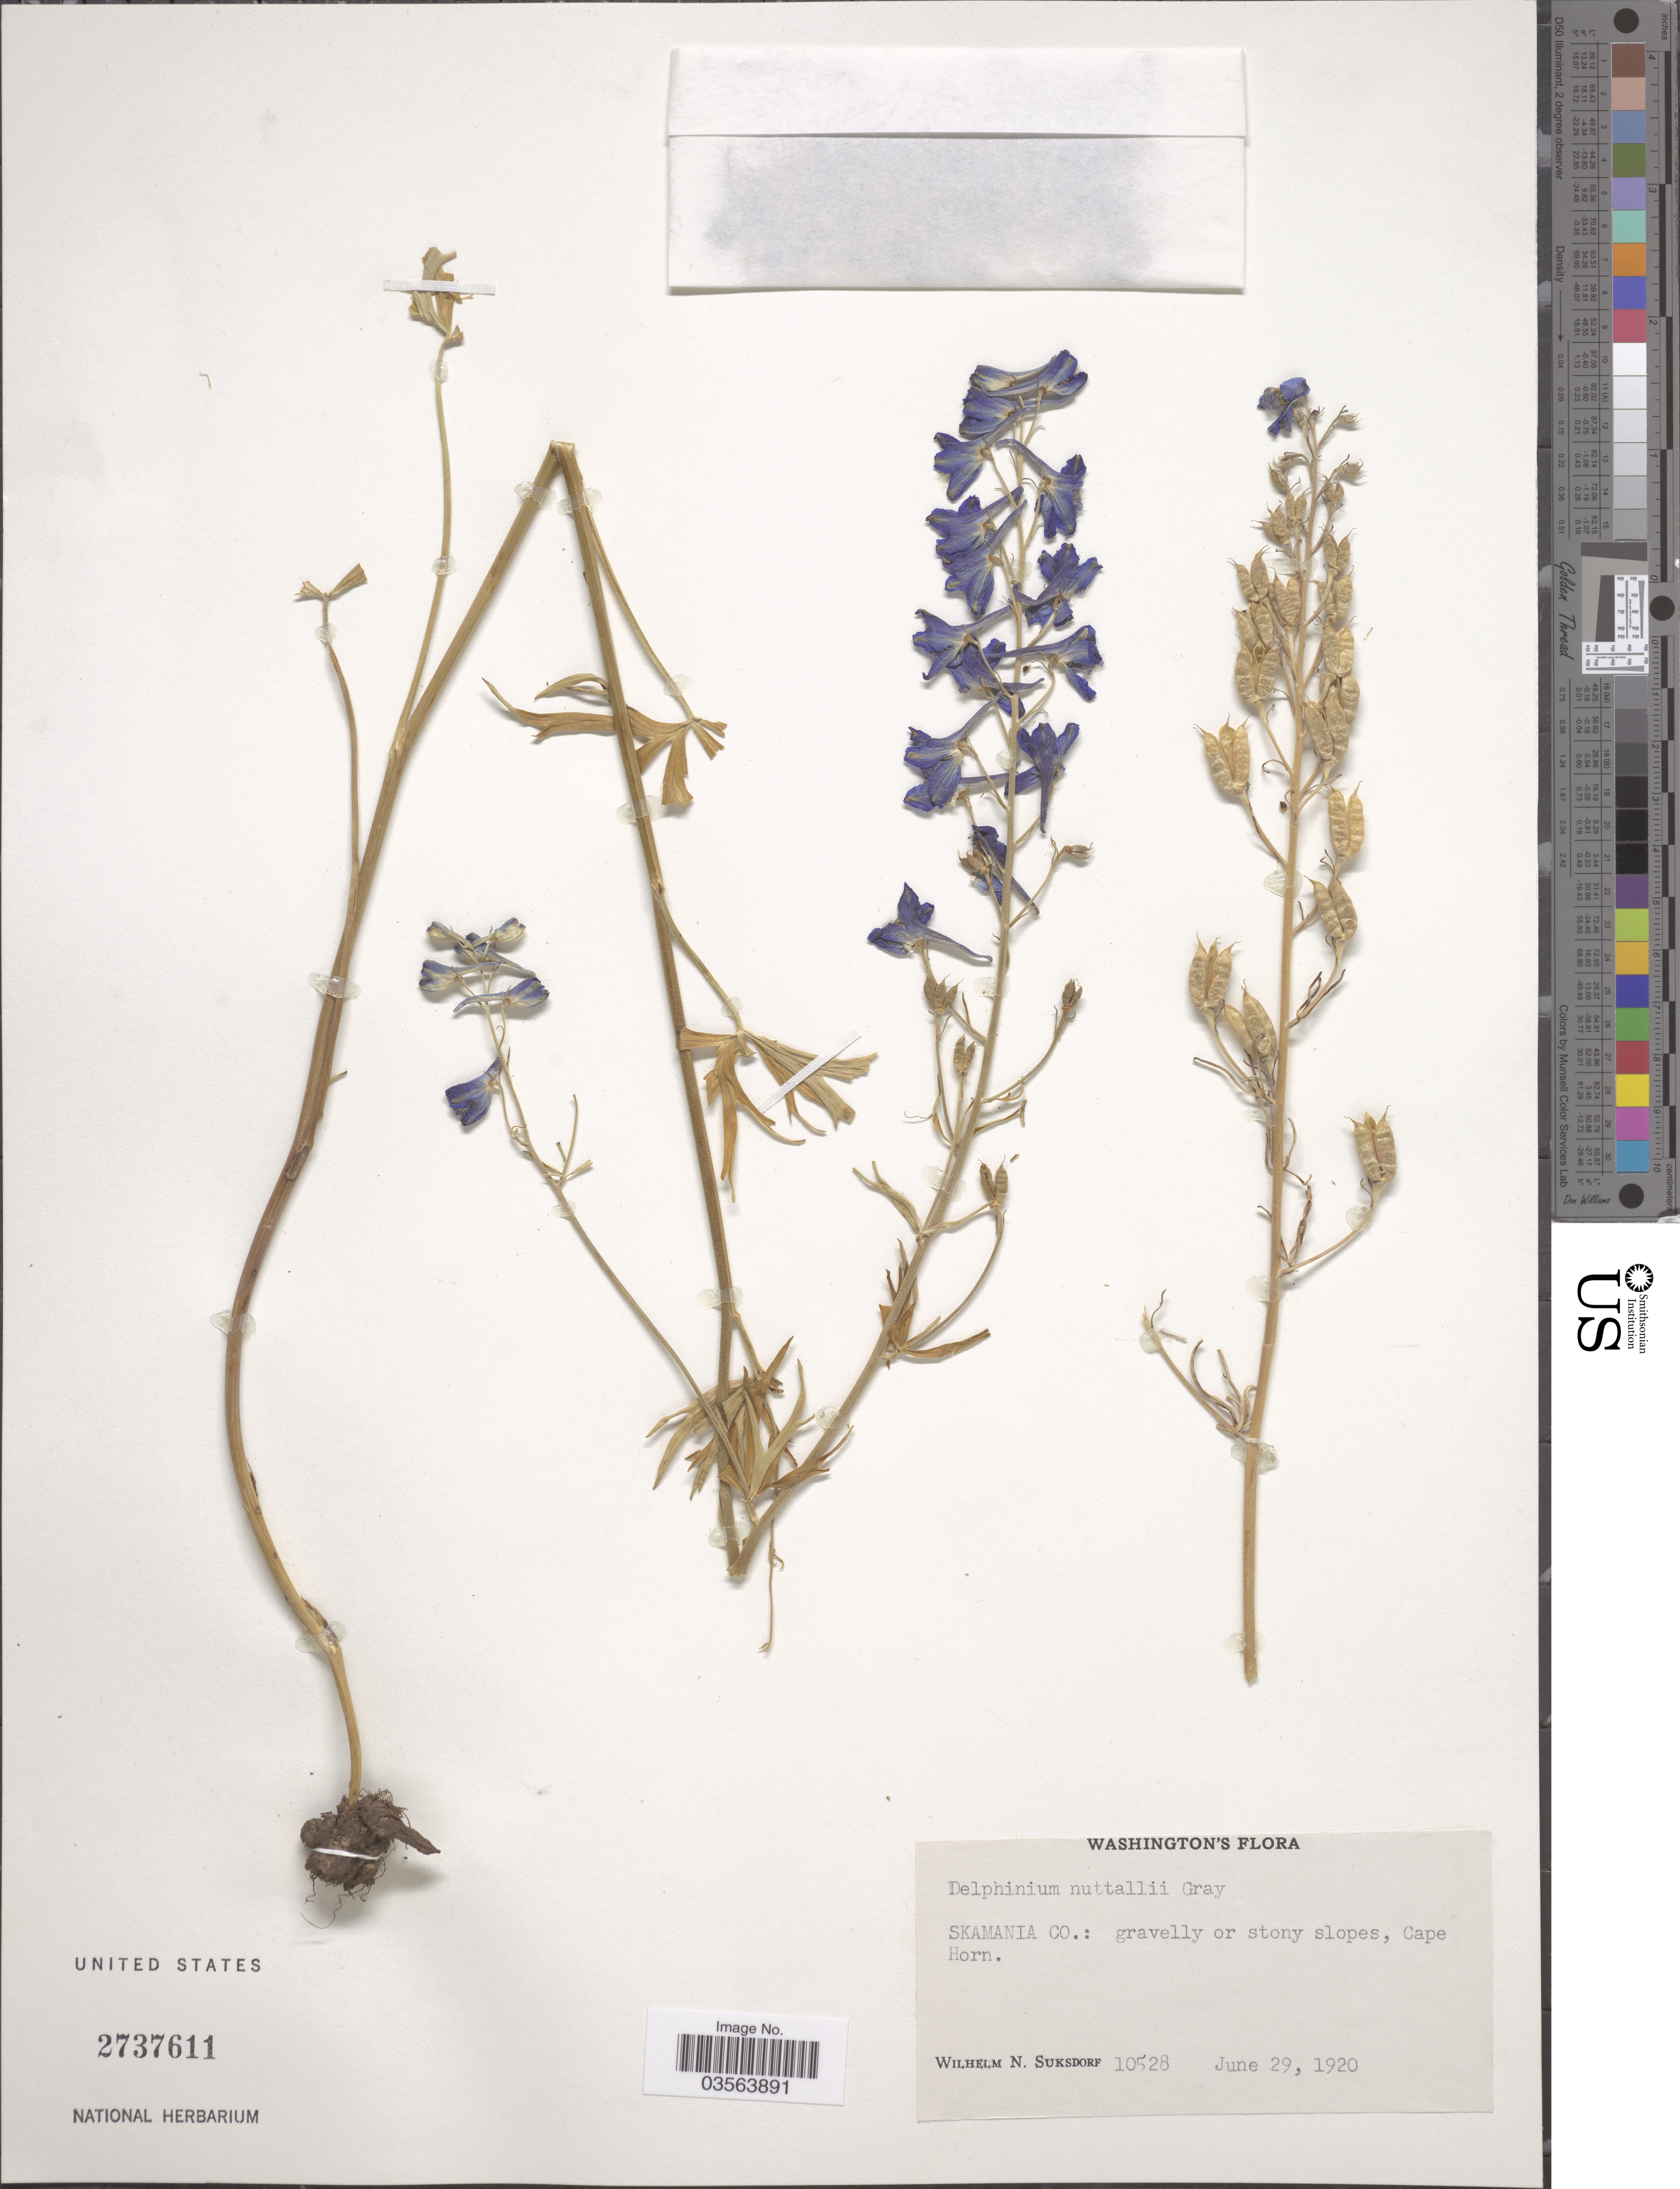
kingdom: Plantae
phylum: Tracheophyta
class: Magnoliopsida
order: Ranunculales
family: Ranunculaceae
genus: Delphinium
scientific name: Delphinium nuttallii subsp. nuttallii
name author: A. Gray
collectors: W. N. Suksdorf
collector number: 10528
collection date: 1920-06-29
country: United States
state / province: Washington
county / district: Skamania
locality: Skamania Co.: gravelly on stony slopes, Cape Horn.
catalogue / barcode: US 2737611